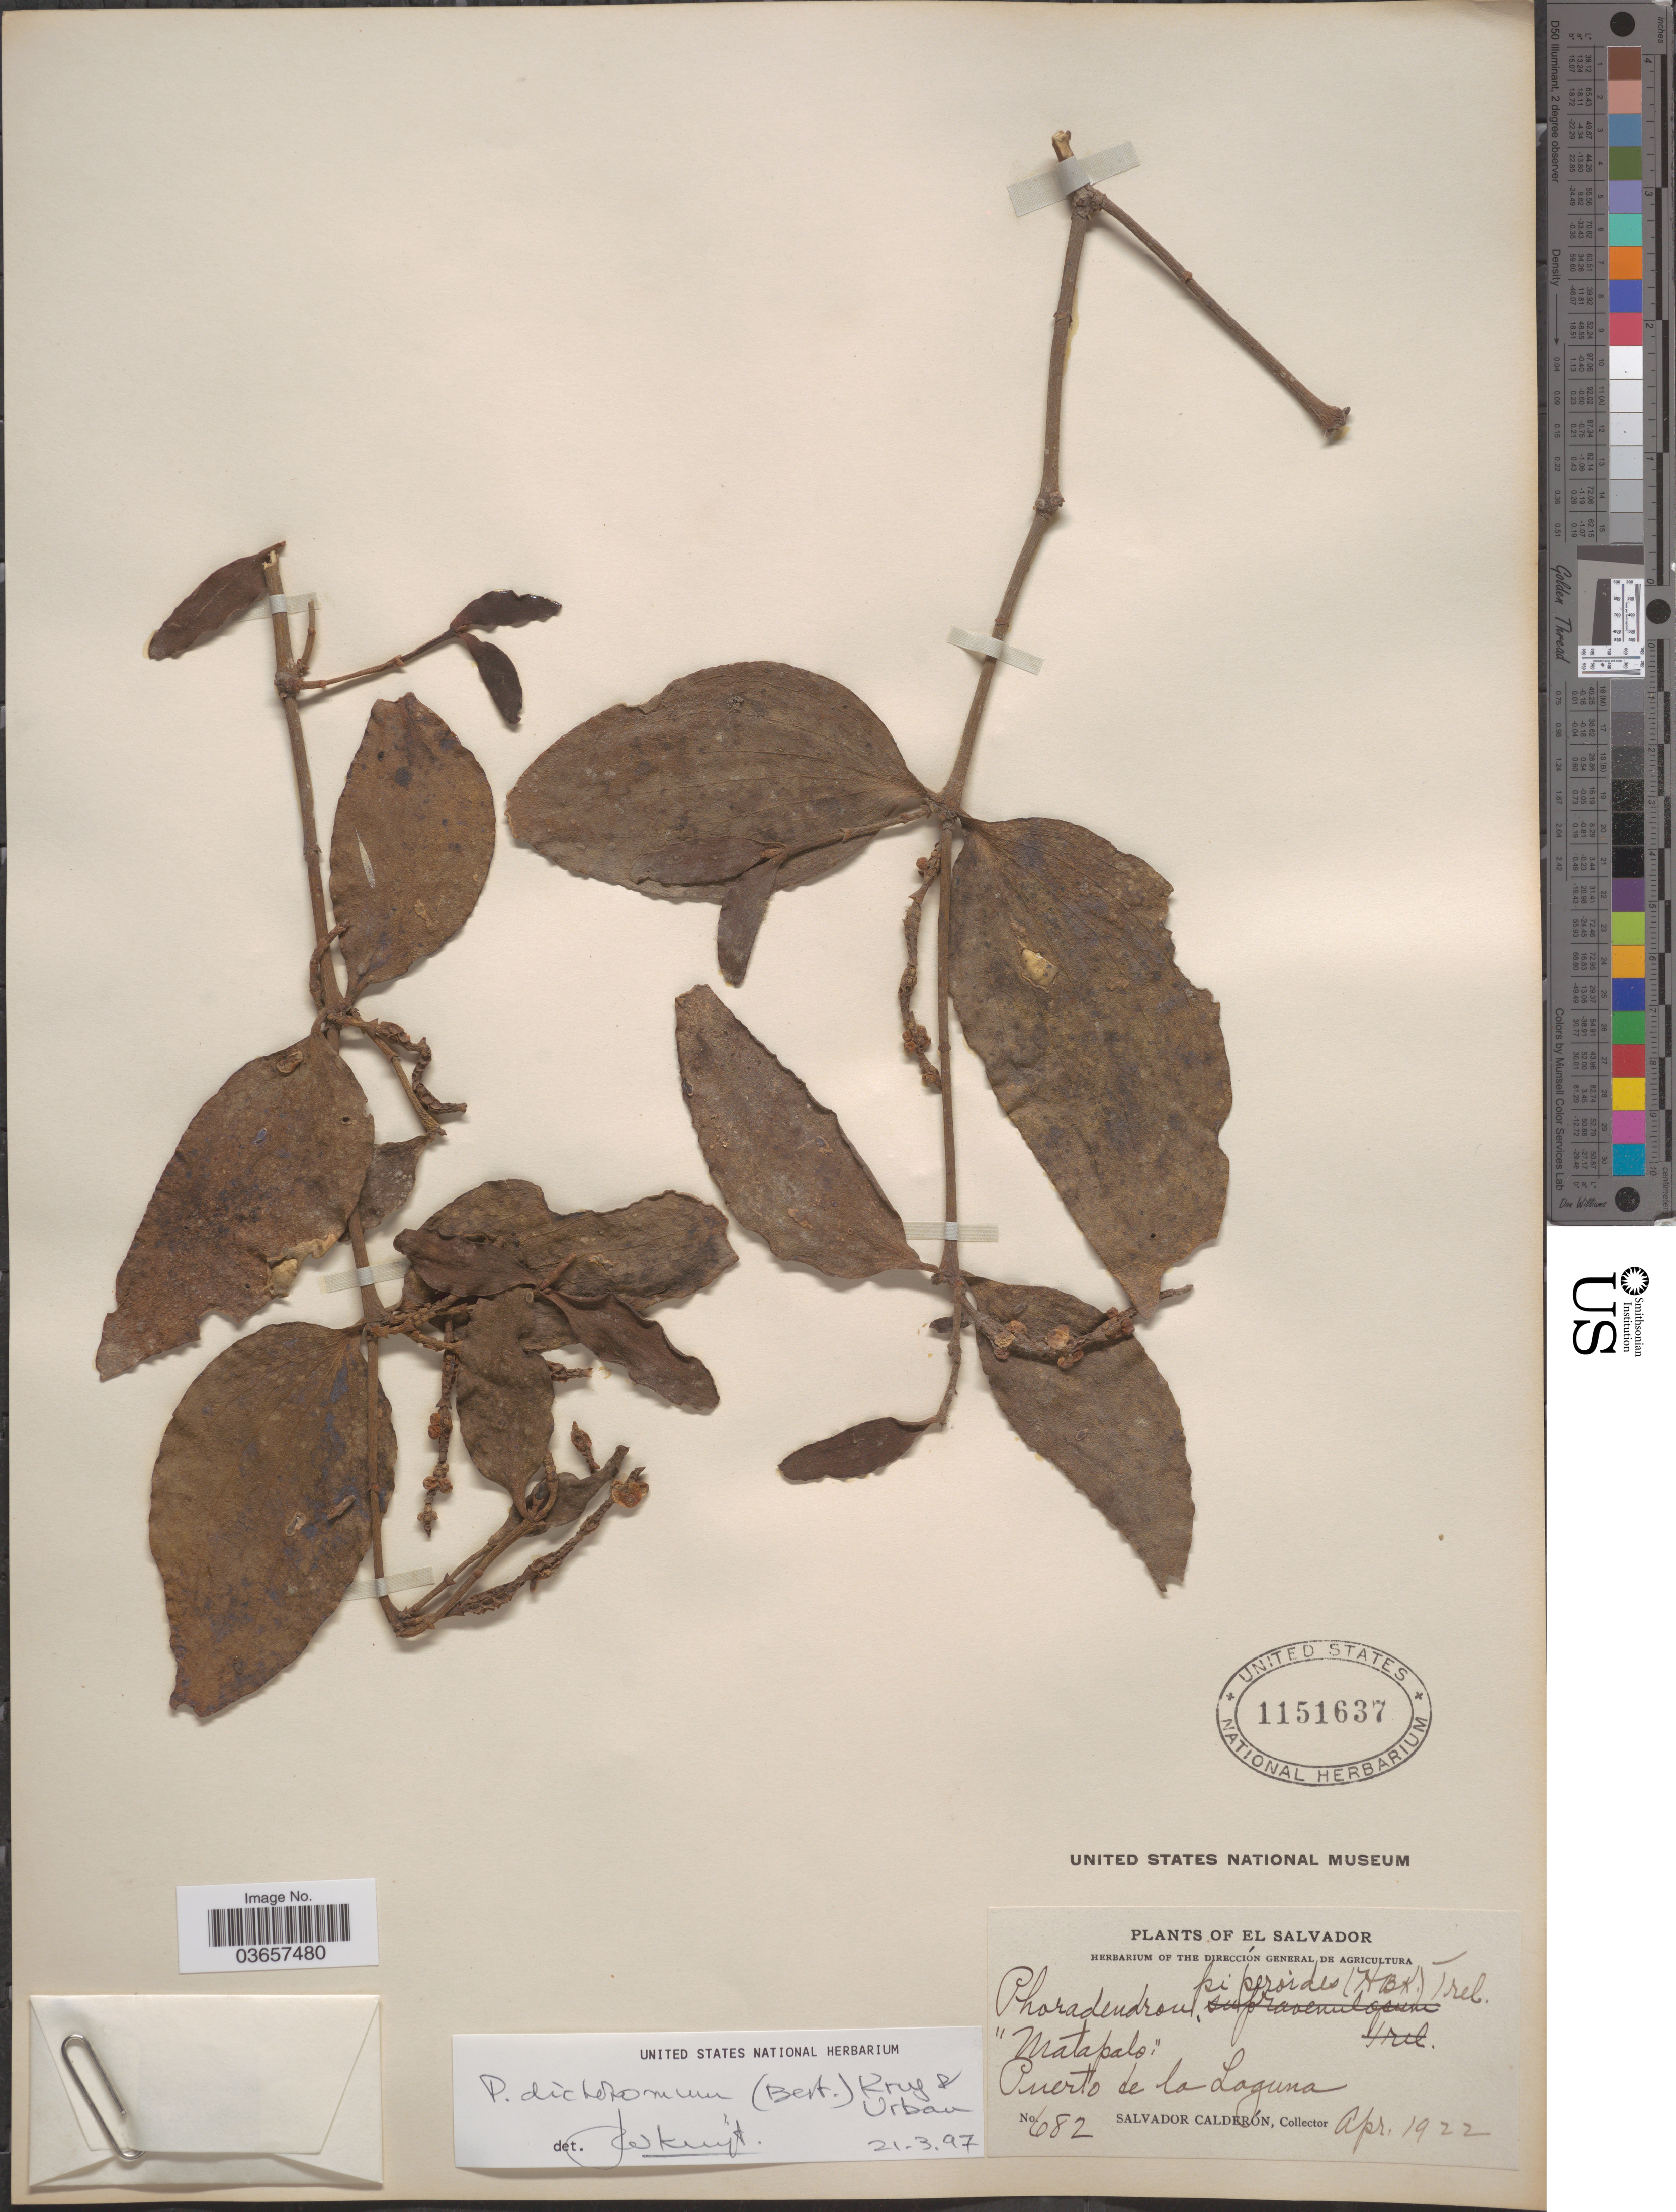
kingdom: Plantae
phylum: Tracheophyta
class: Magnoliopsida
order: Santalales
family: Viscaceae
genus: Phoradendron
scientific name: Phoradendron dichotomum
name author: (D. Don) Ettingsh.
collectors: S. Calderón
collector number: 682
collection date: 1922-04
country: El Salvador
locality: Puerto de la Laguna.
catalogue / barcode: US 1151637